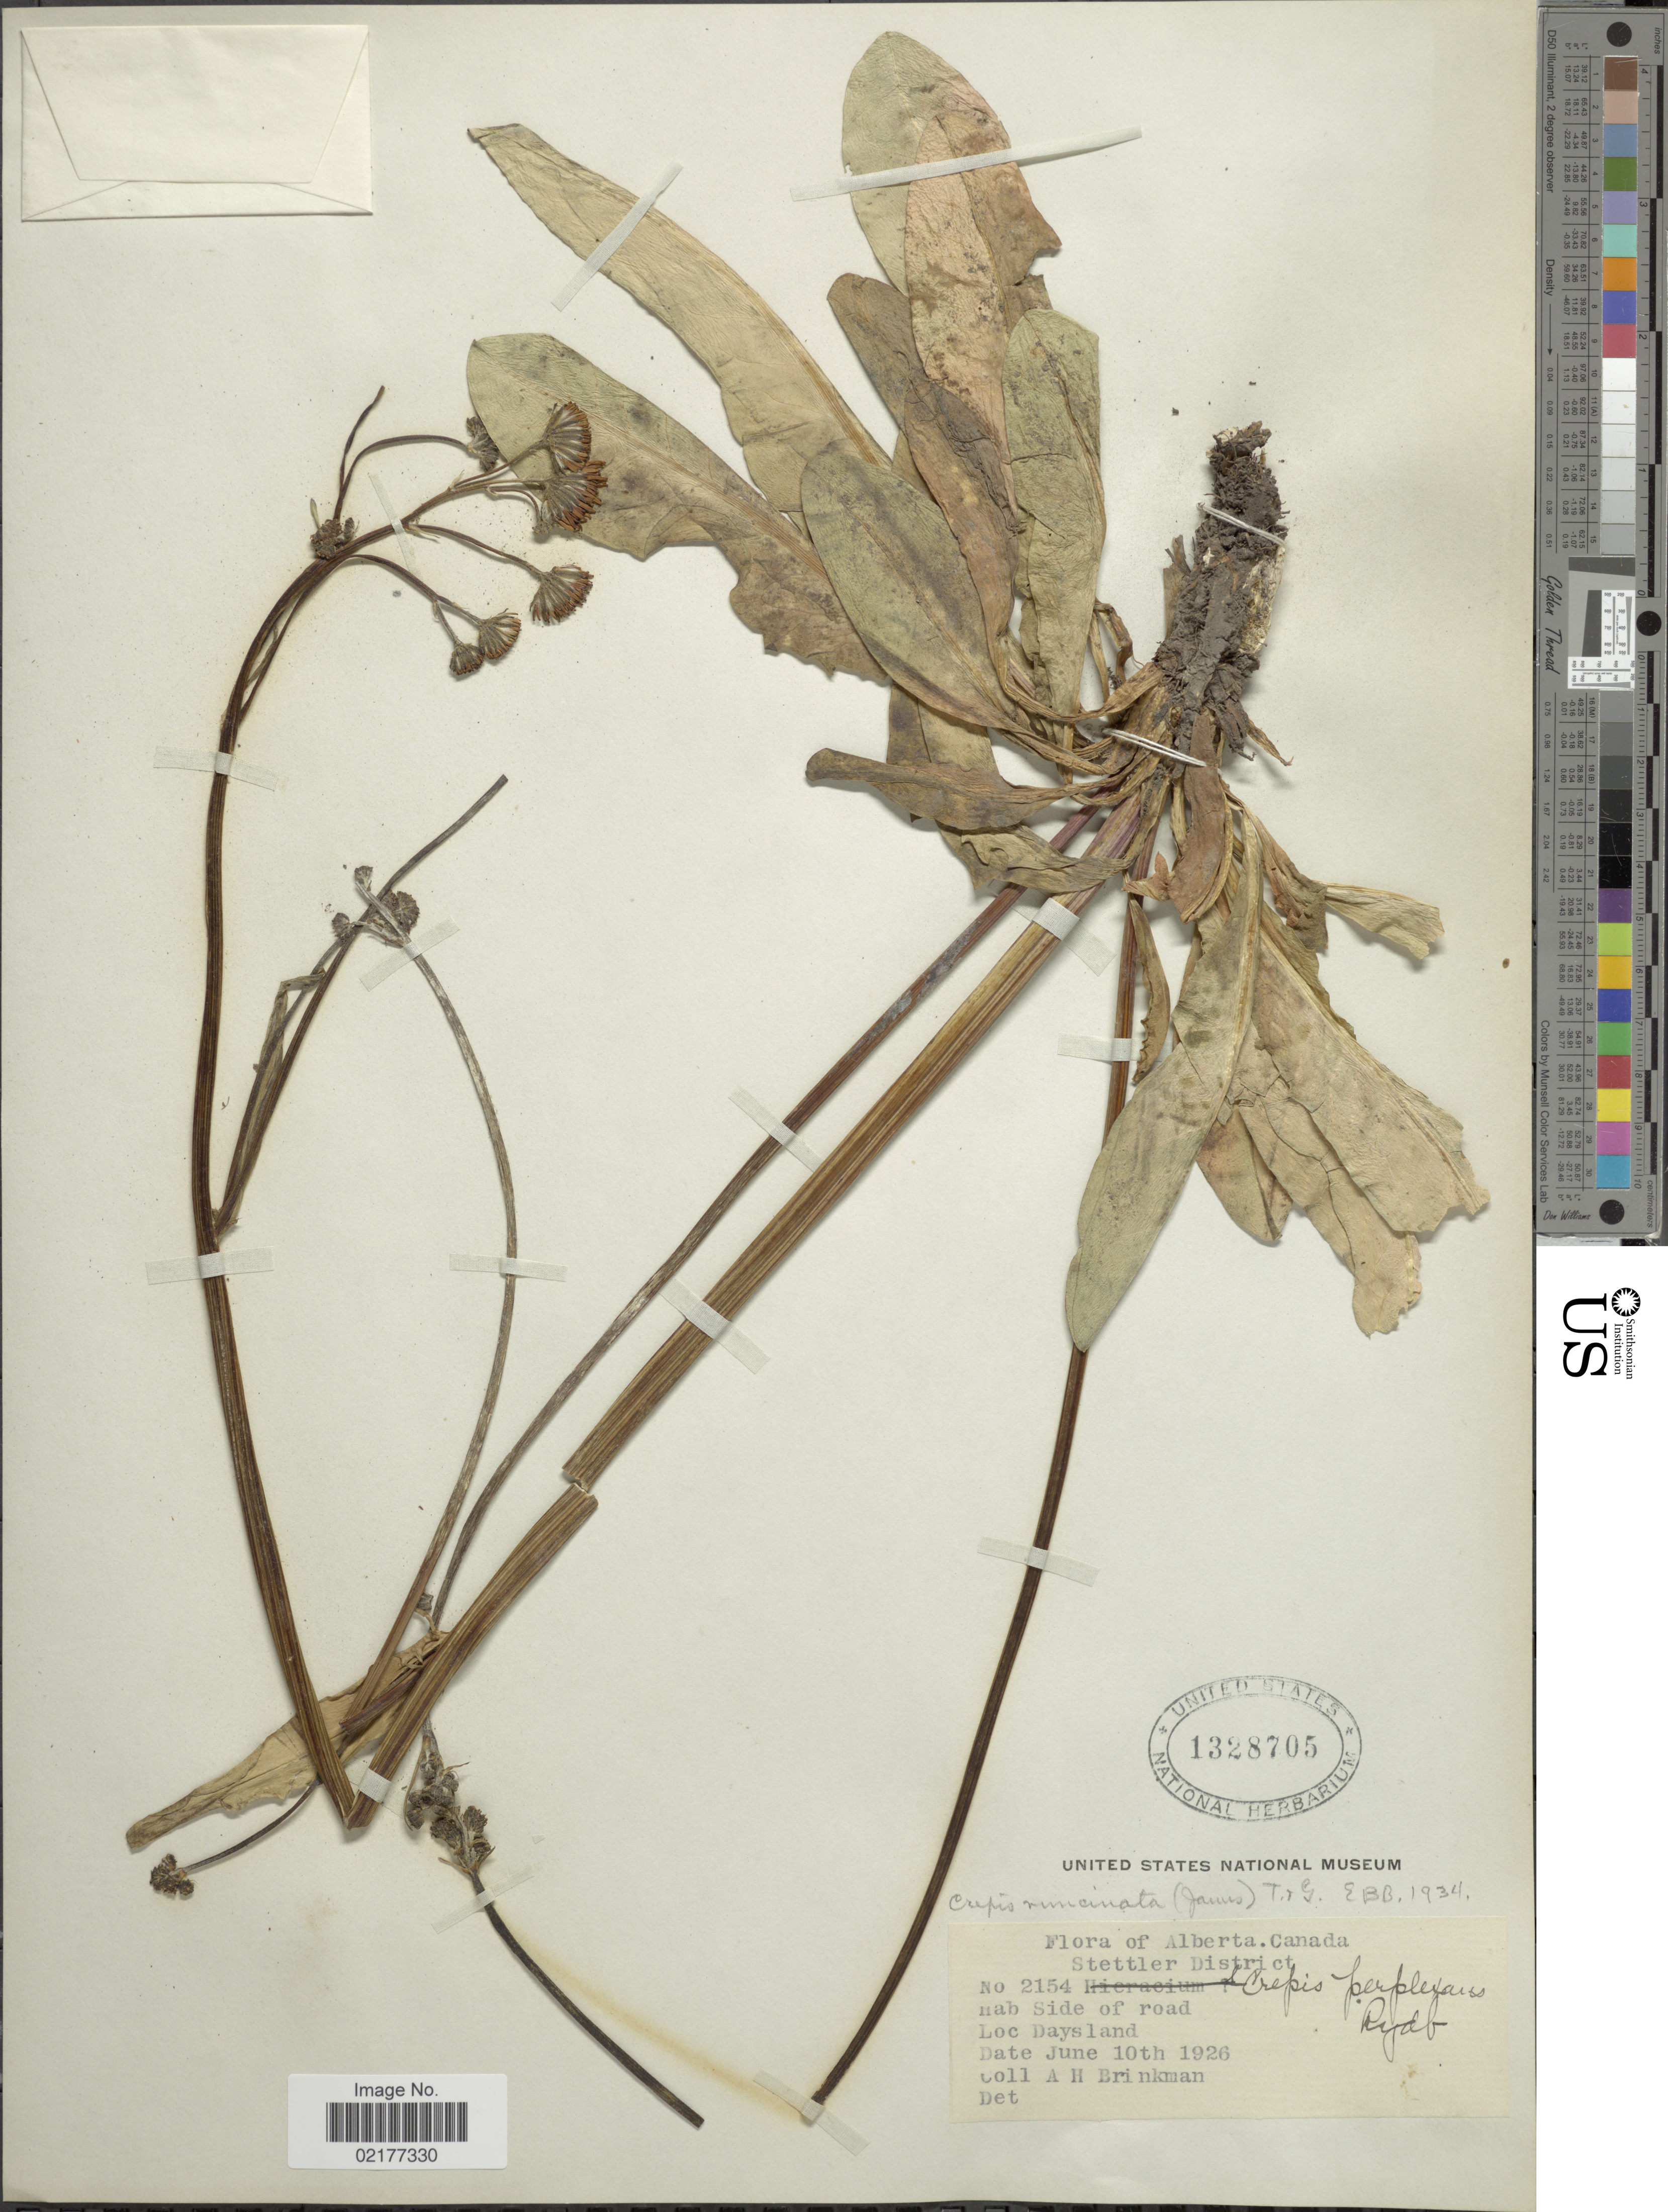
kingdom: Plantae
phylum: Tracheophyta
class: Magnoliopsida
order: Asterales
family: Asteraceae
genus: Crepis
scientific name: Crepis runcinata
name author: Torr. & A. Gray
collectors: A. Brinkman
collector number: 2154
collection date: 1926-06-10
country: Canada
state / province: Alberta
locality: Stettler District, Side of road, Daysland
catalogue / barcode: US 1328705